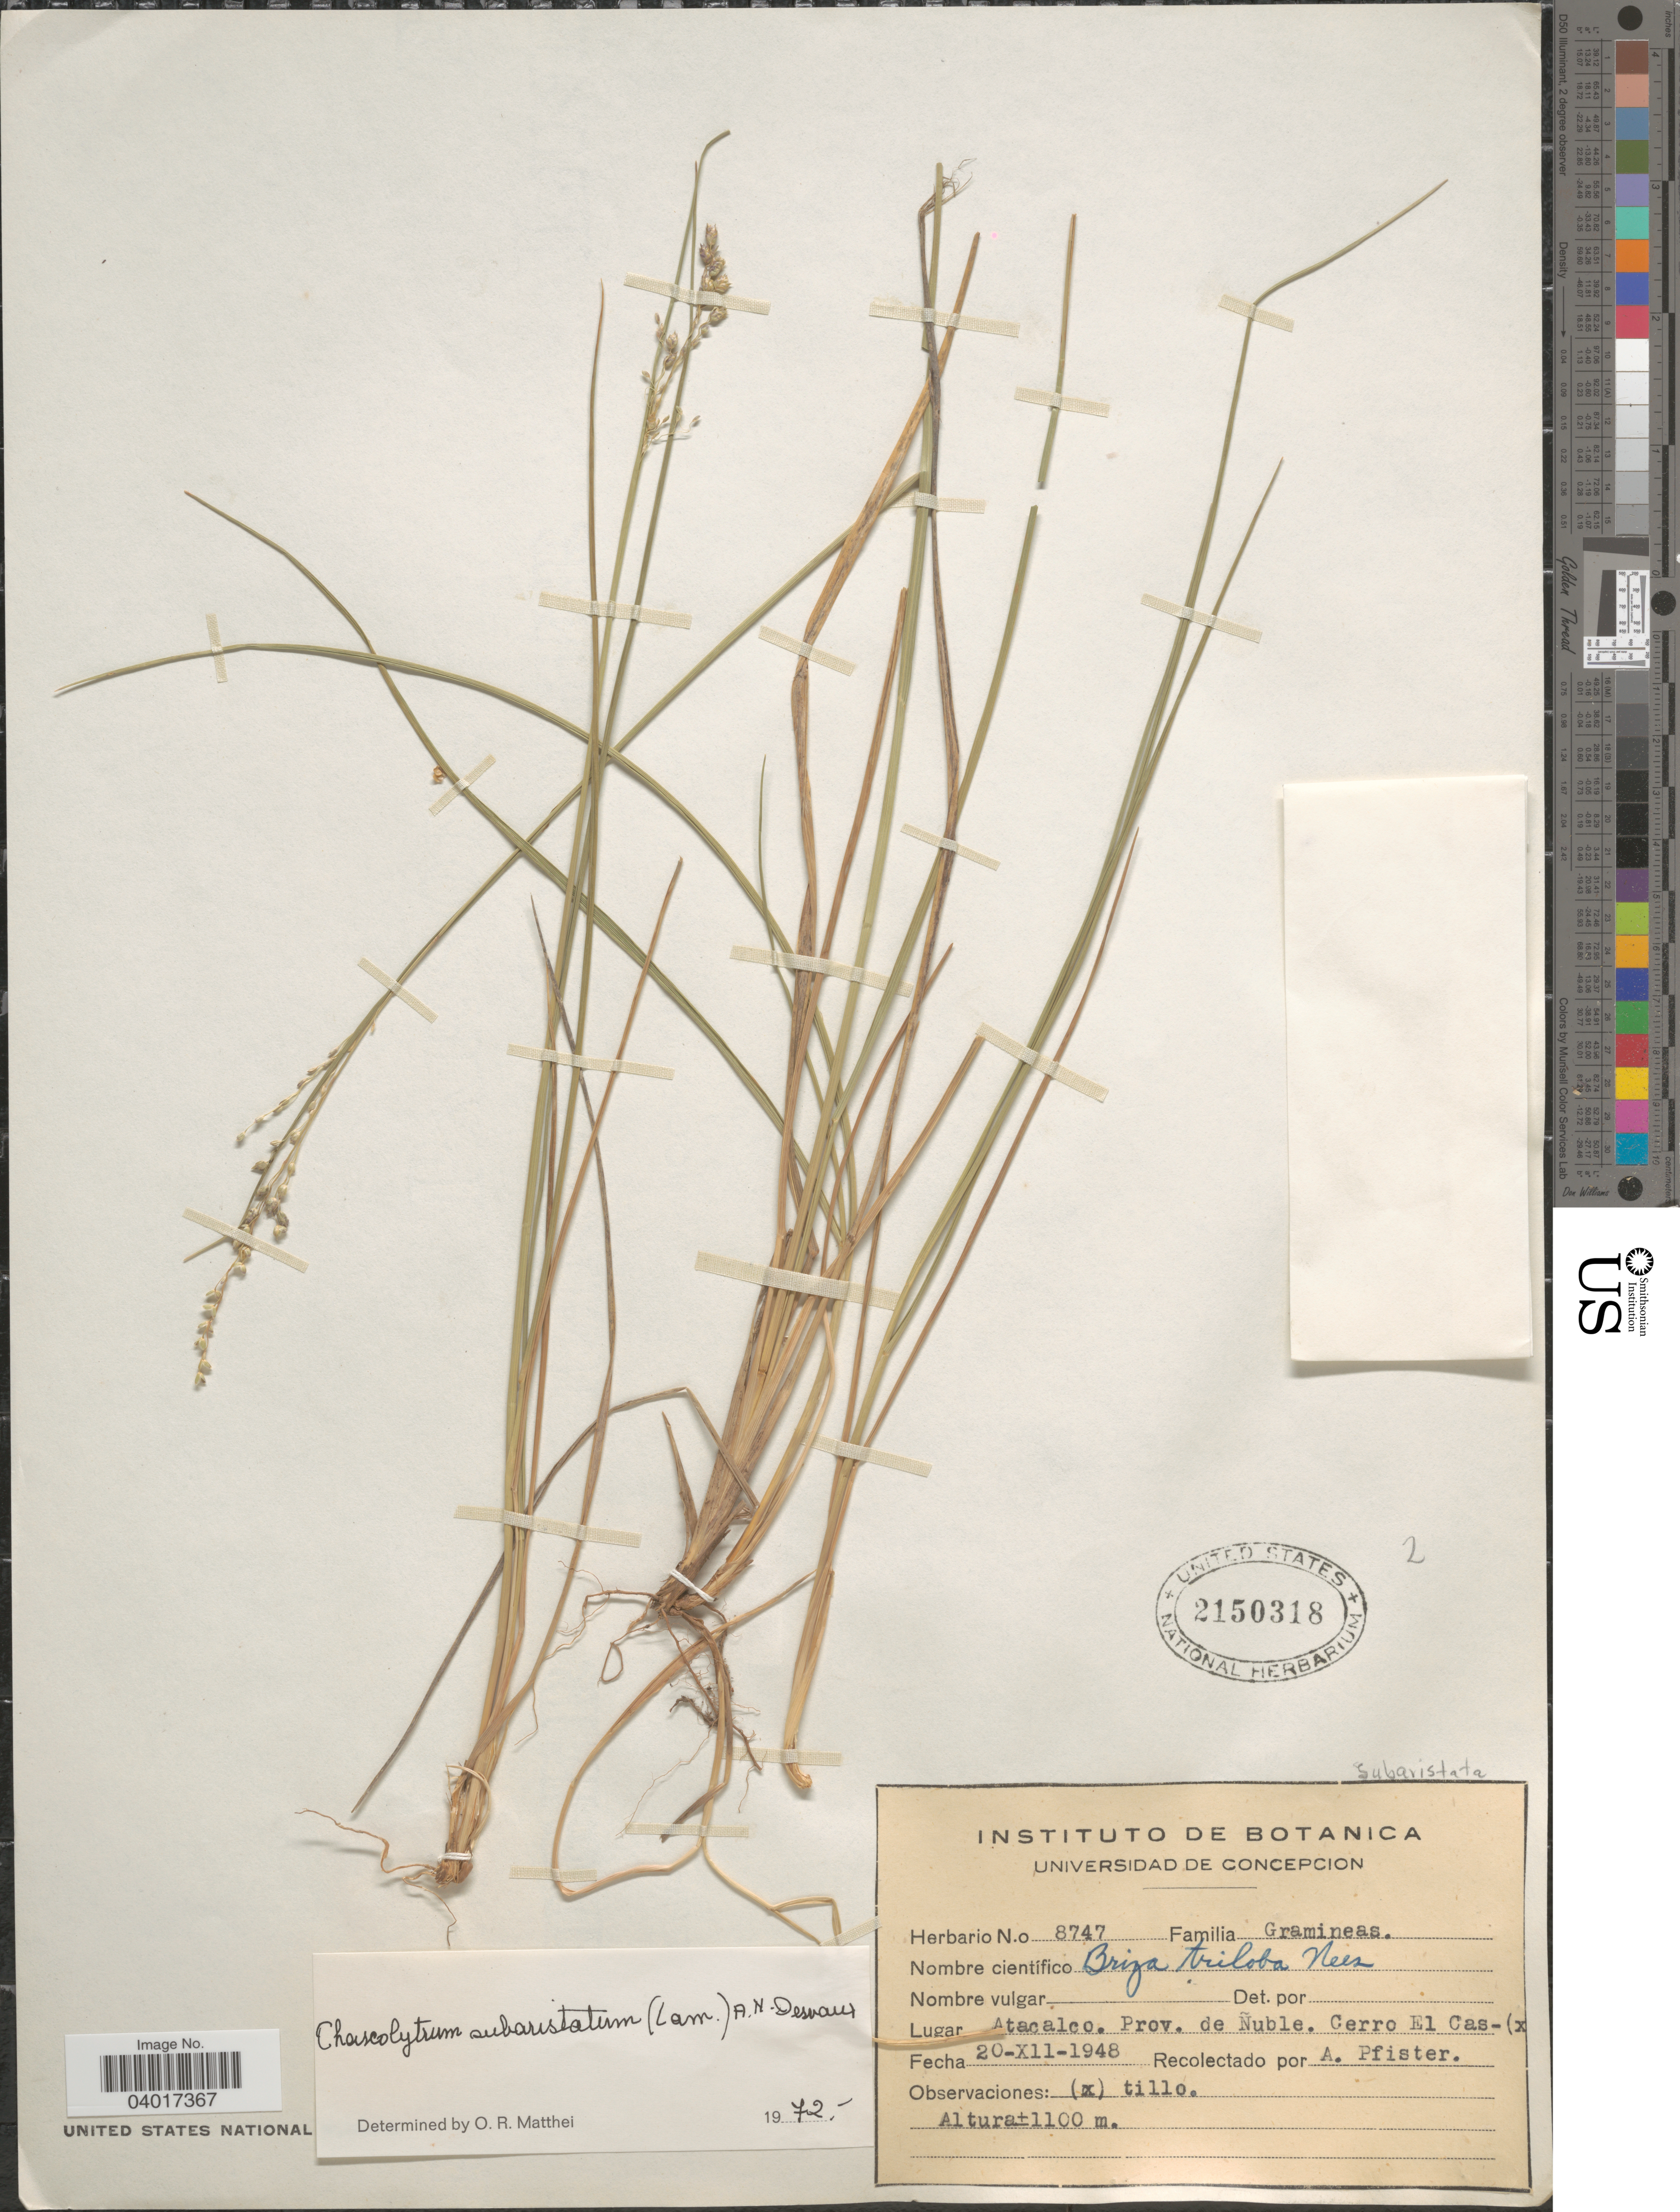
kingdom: Plantae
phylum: Tracheophyta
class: Liliopsida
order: Poales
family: Poaceae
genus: Chascolytrum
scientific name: Chascolytrum subaristatum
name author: (Lam.) Desv.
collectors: A. Pfister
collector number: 8747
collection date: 1948-12-20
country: Chile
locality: Atacalco. Prov de Ñuble. Cerro El Cas- (x.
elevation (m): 1100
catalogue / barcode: US 2150318